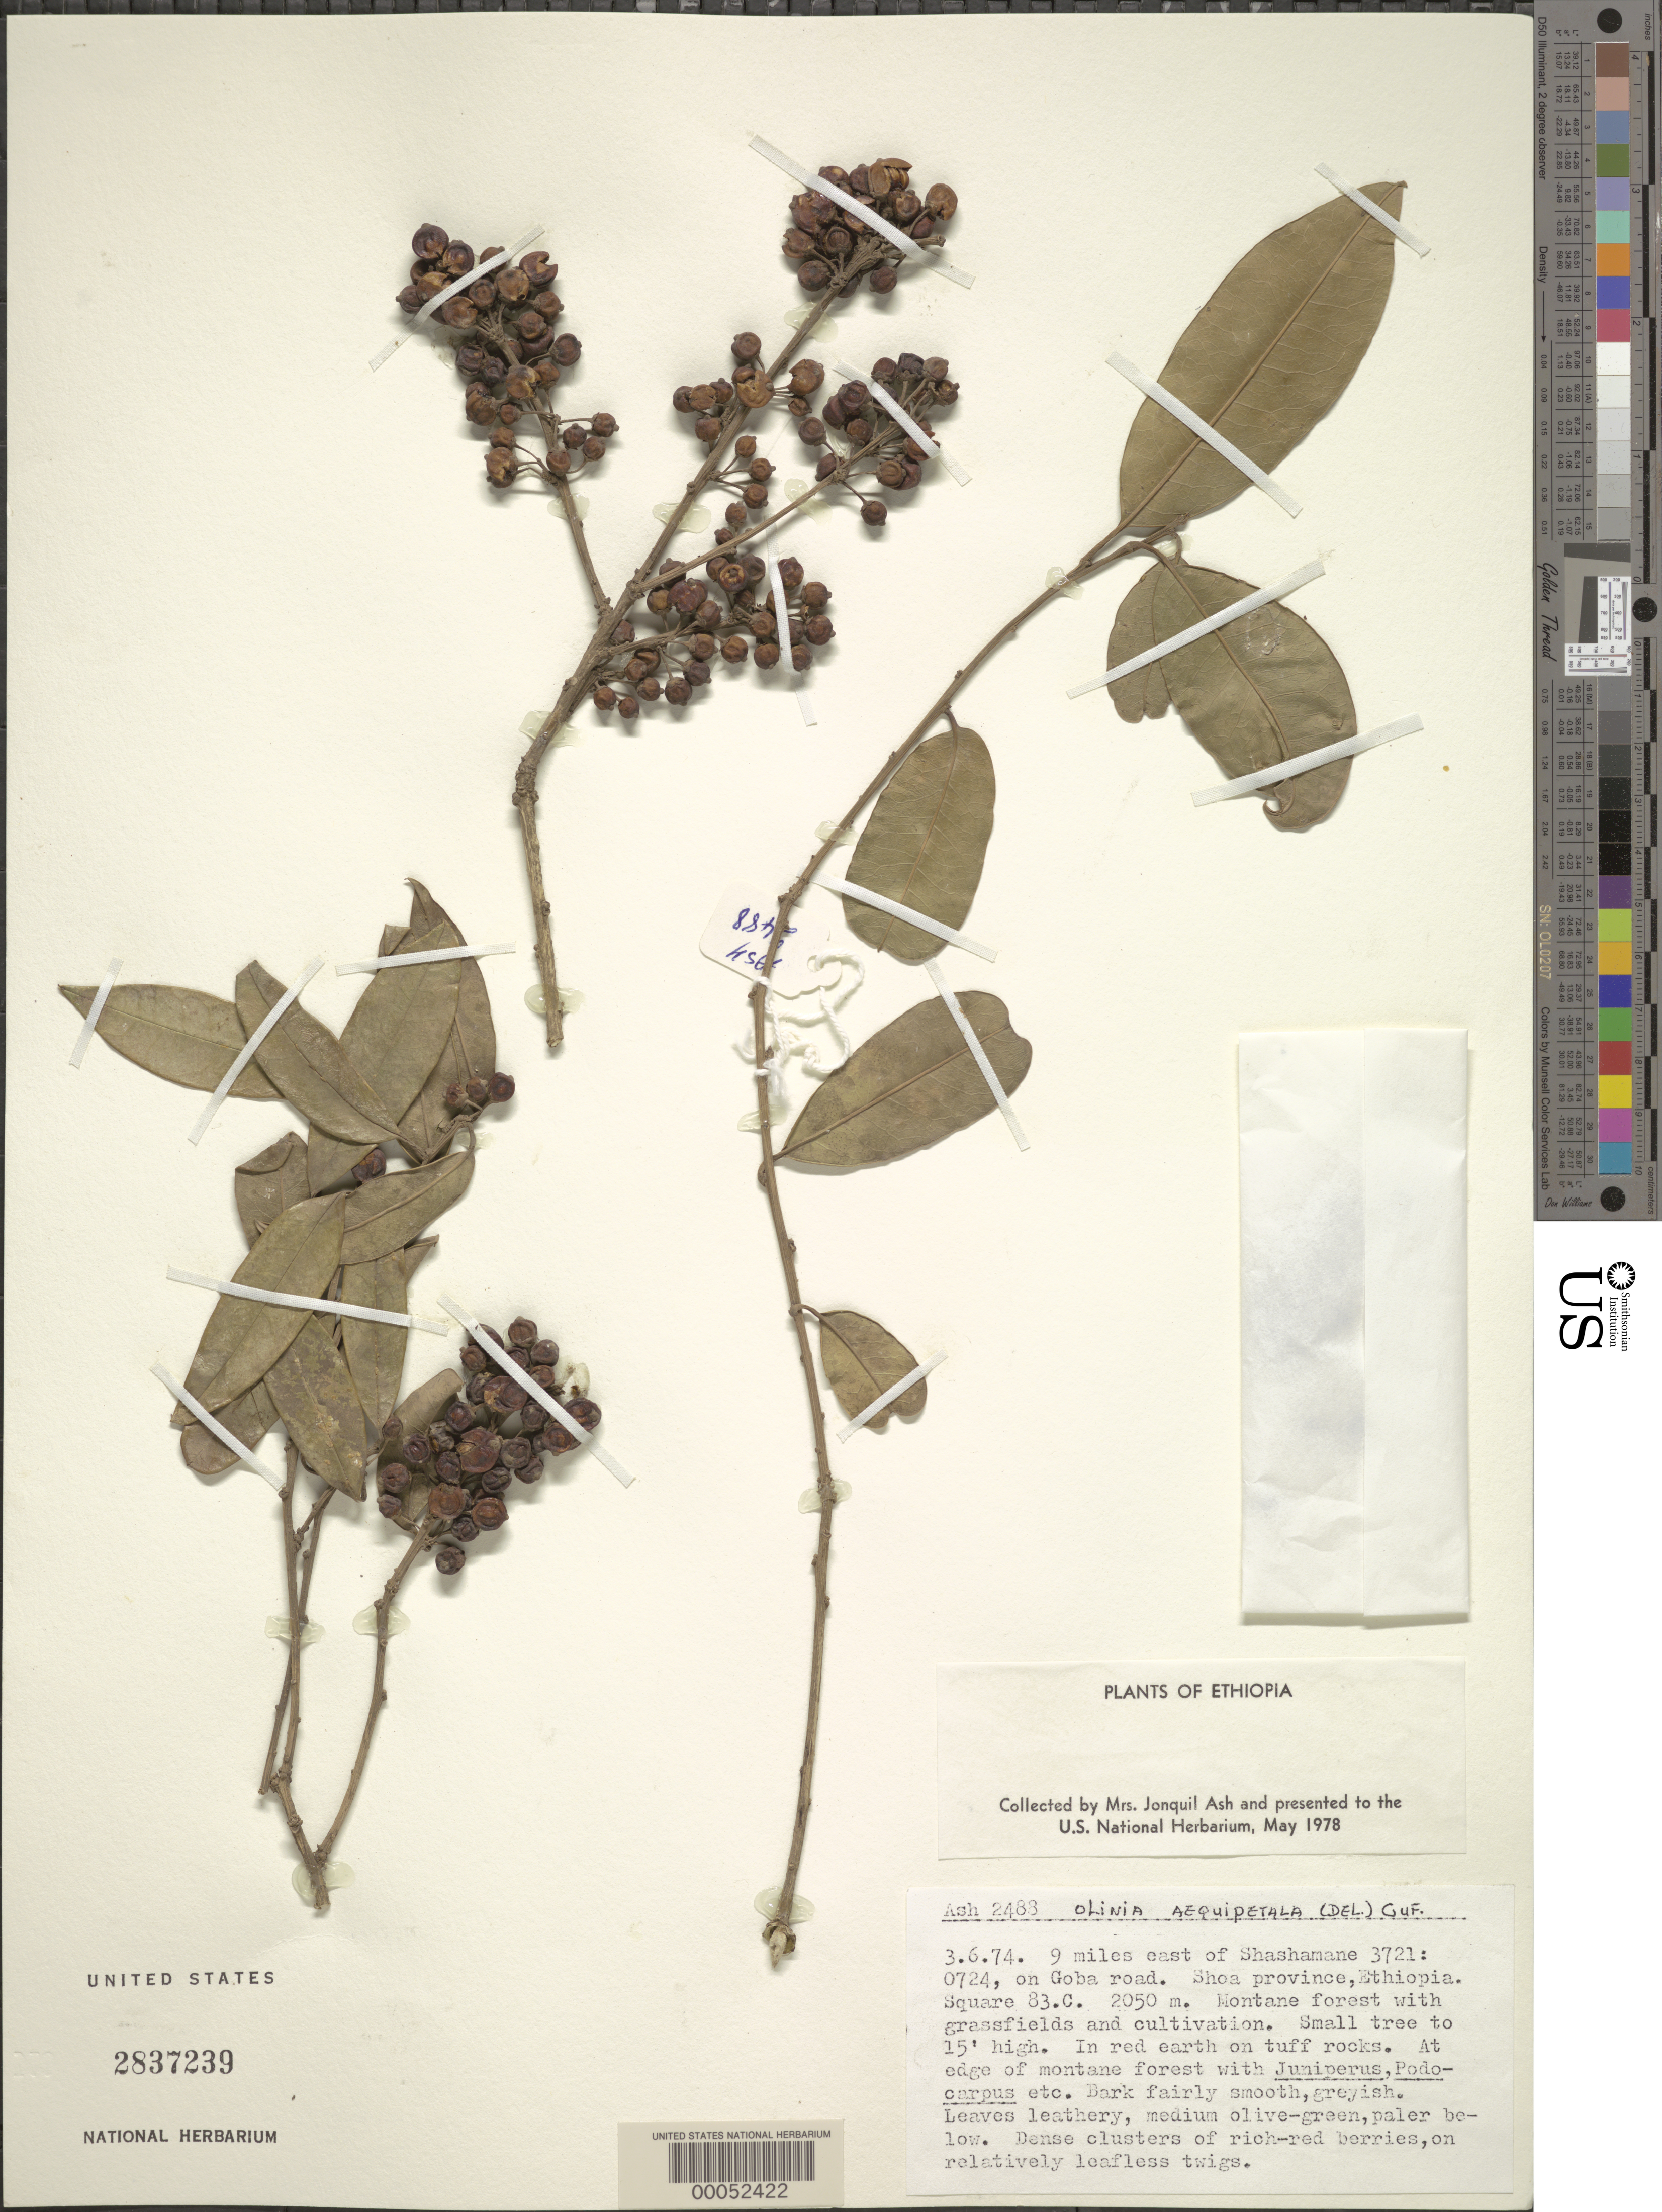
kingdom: Plantae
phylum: Tracheophyta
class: Magnoliopsida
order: Myrtales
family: Penaeaceae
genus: Olinia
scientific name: Olinia aequipetala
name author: (Delile) Cufod.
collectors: J. Ash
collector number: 2488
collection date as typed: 03 Jun 1974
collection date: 1974-06-03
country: Ethiopia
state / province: Oromiya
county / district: Shewa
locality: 9 mi e shashamane on goba road in montane forest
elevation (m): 2050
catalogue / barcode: US 2837239